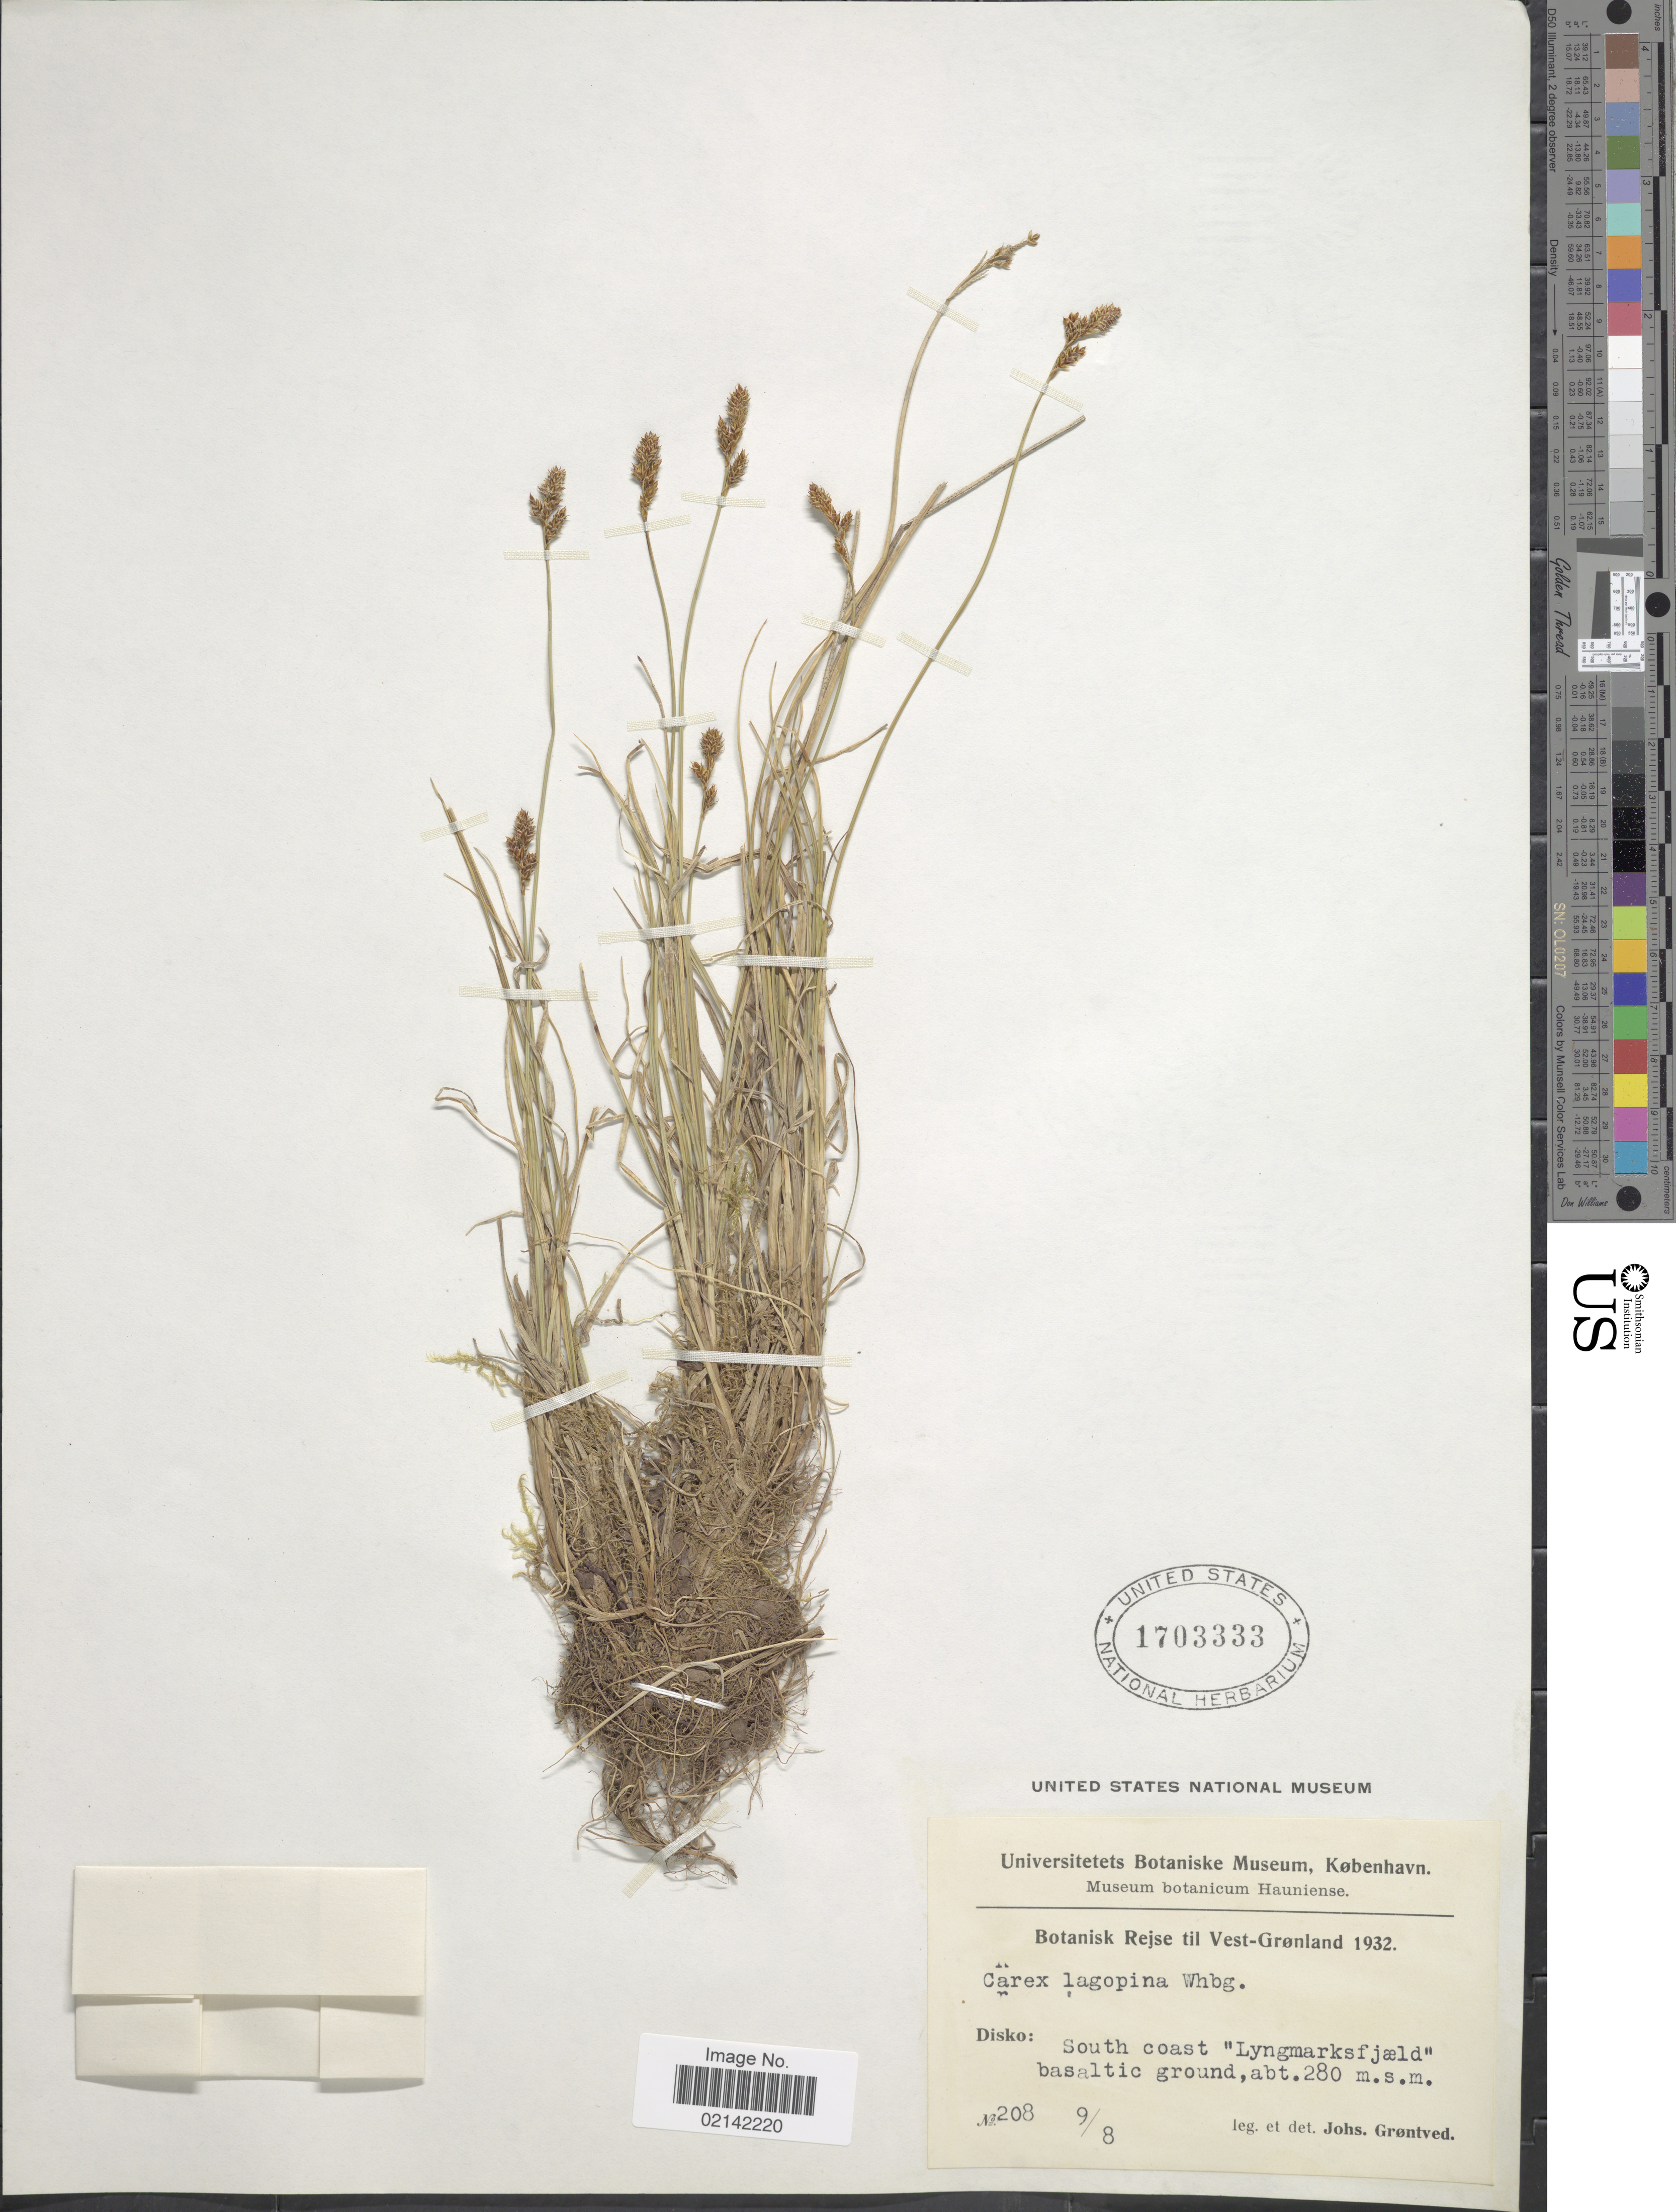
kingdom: Plantae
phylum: Tracheophyta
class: Liliopsida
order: Poales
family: Cyperaceae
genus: Carex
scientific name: Carex lachenalii subsp. lachenalii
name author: Schkuhr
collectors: J. Grøntved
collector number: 208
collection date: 1932-08-09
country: Greenland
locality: Vest-Grønland. Disko: south coars "Lyngmarksfjaeld"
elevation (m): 280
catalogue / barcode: US 1703333